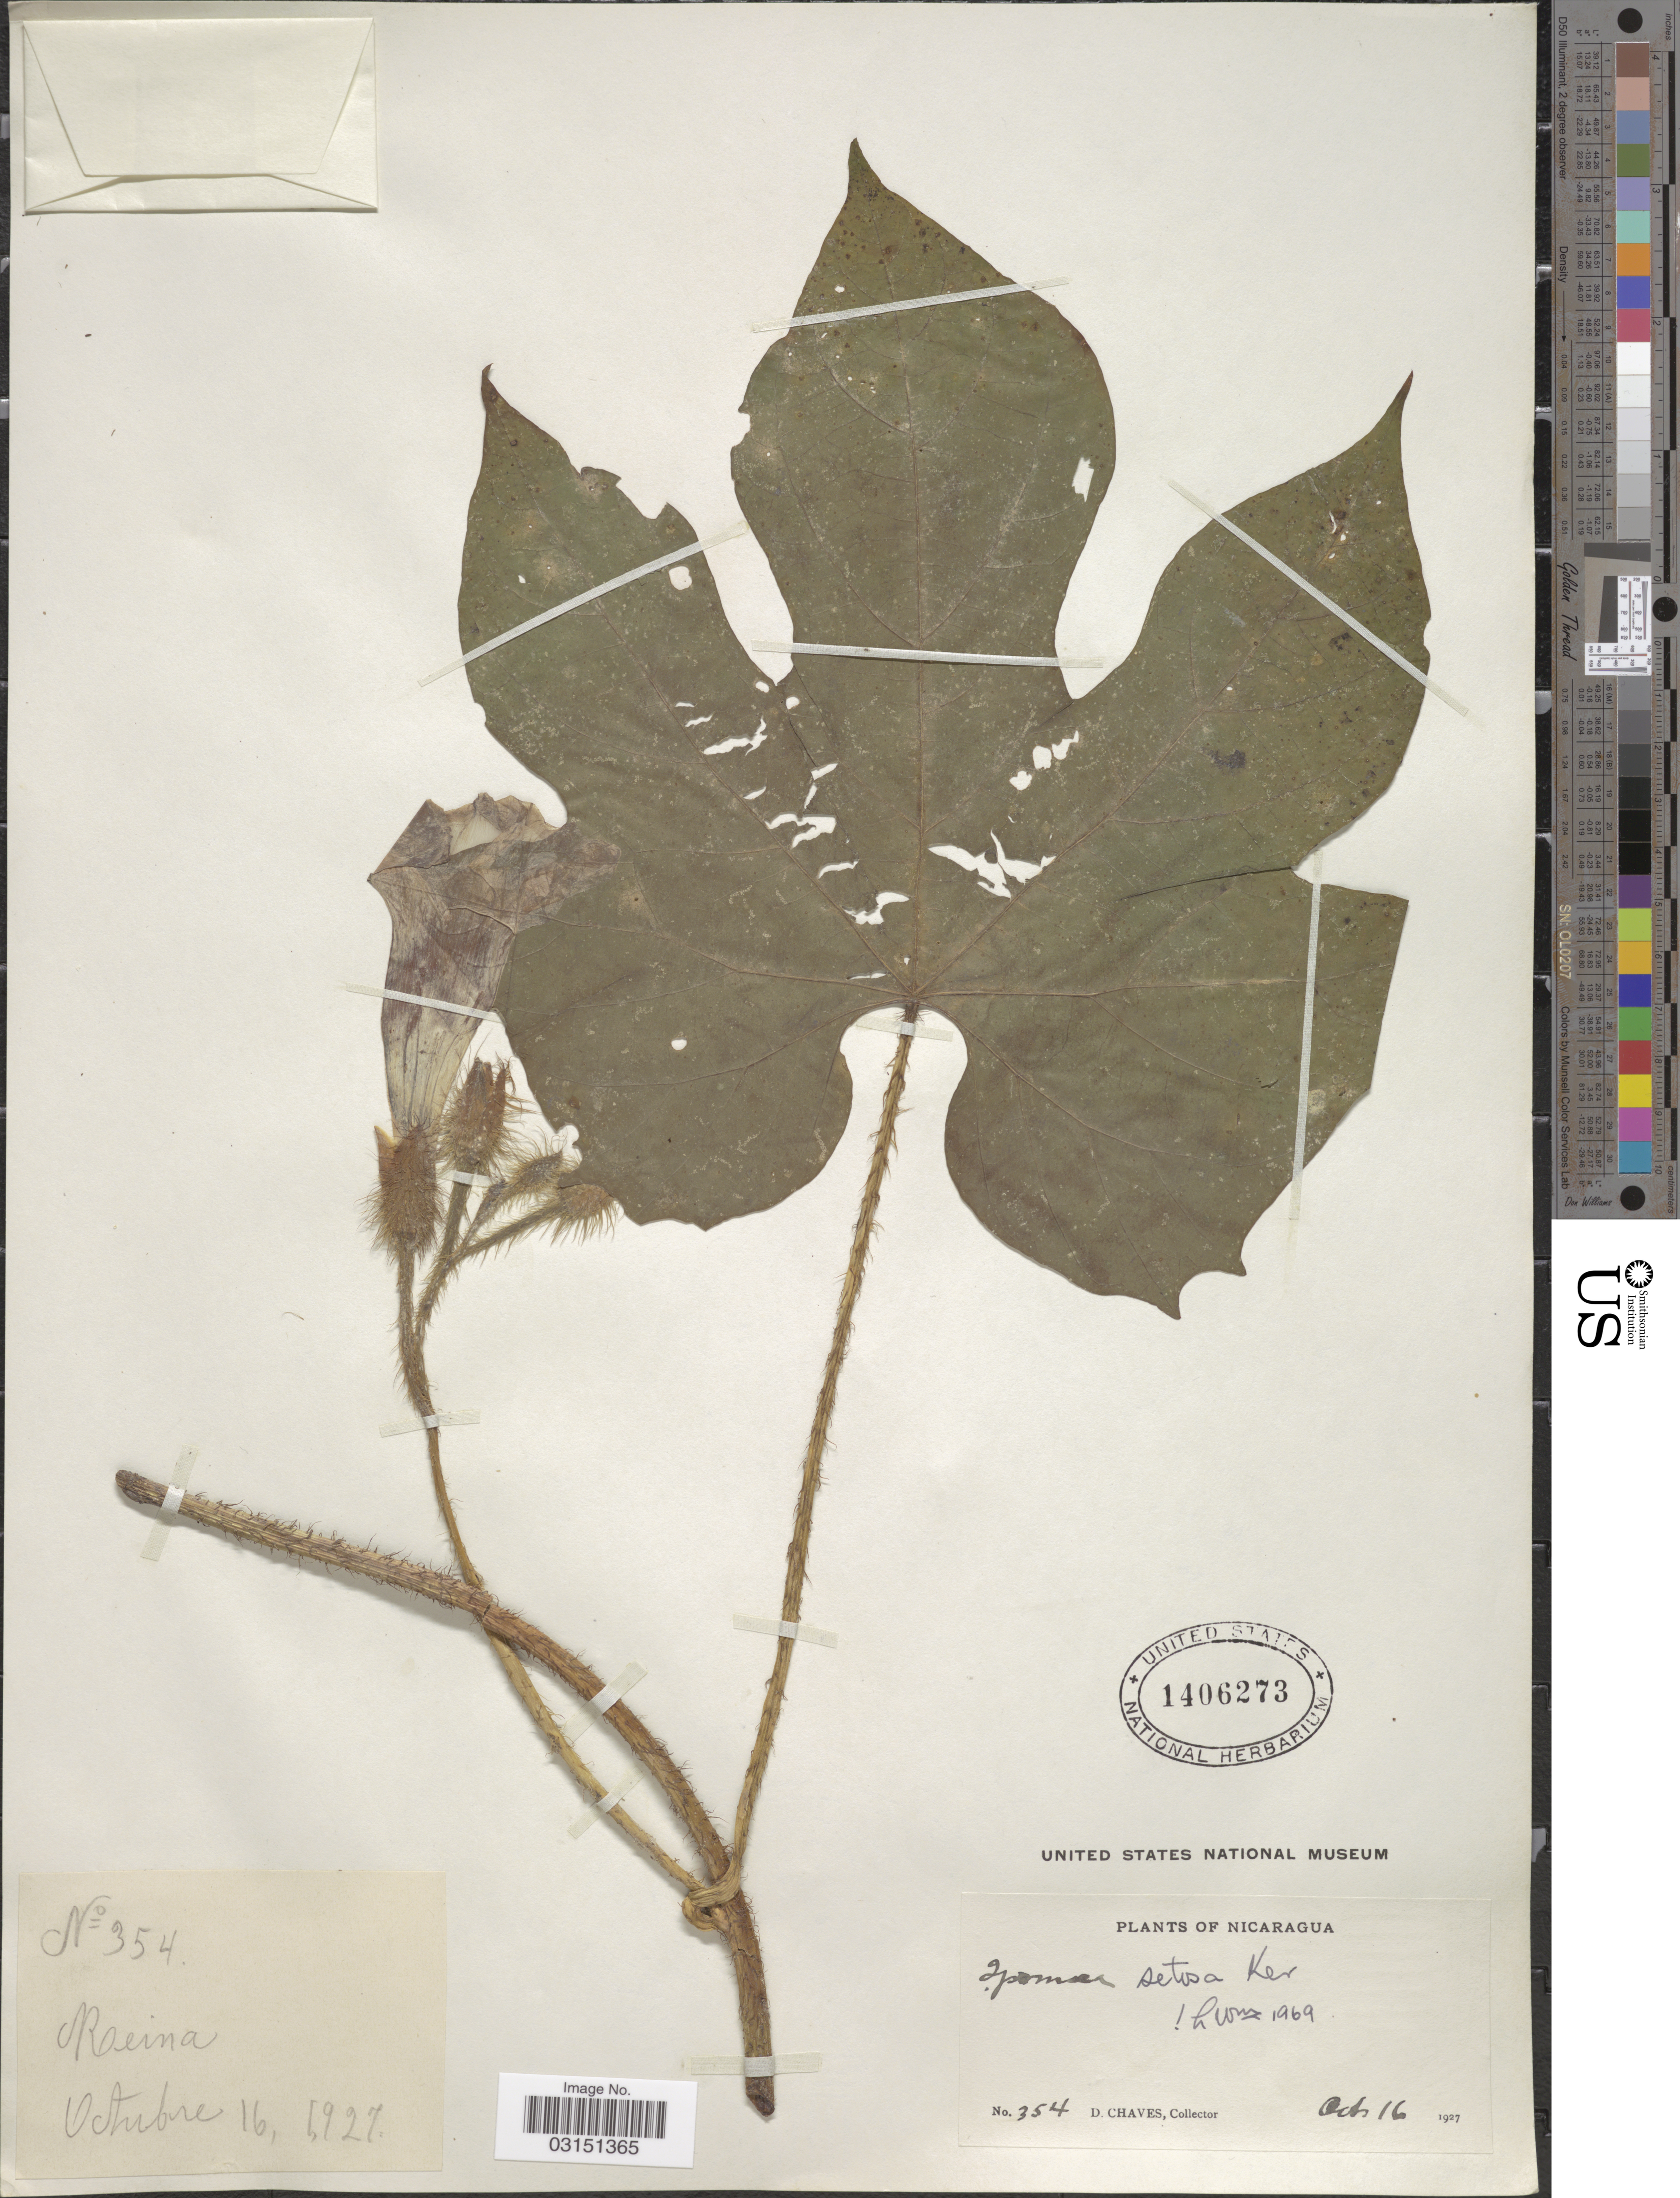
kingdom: Plantae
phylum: Tracheophyta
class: Magnoliopsida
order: Solanales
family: Convolvulaceae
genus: Ipomoea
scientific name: Ipomoea setosa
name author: Ker Gawl.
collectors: D. Chaves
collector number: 354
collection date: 1927-10-16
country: Nicaragua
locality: Reina.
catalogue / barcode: US 1406273